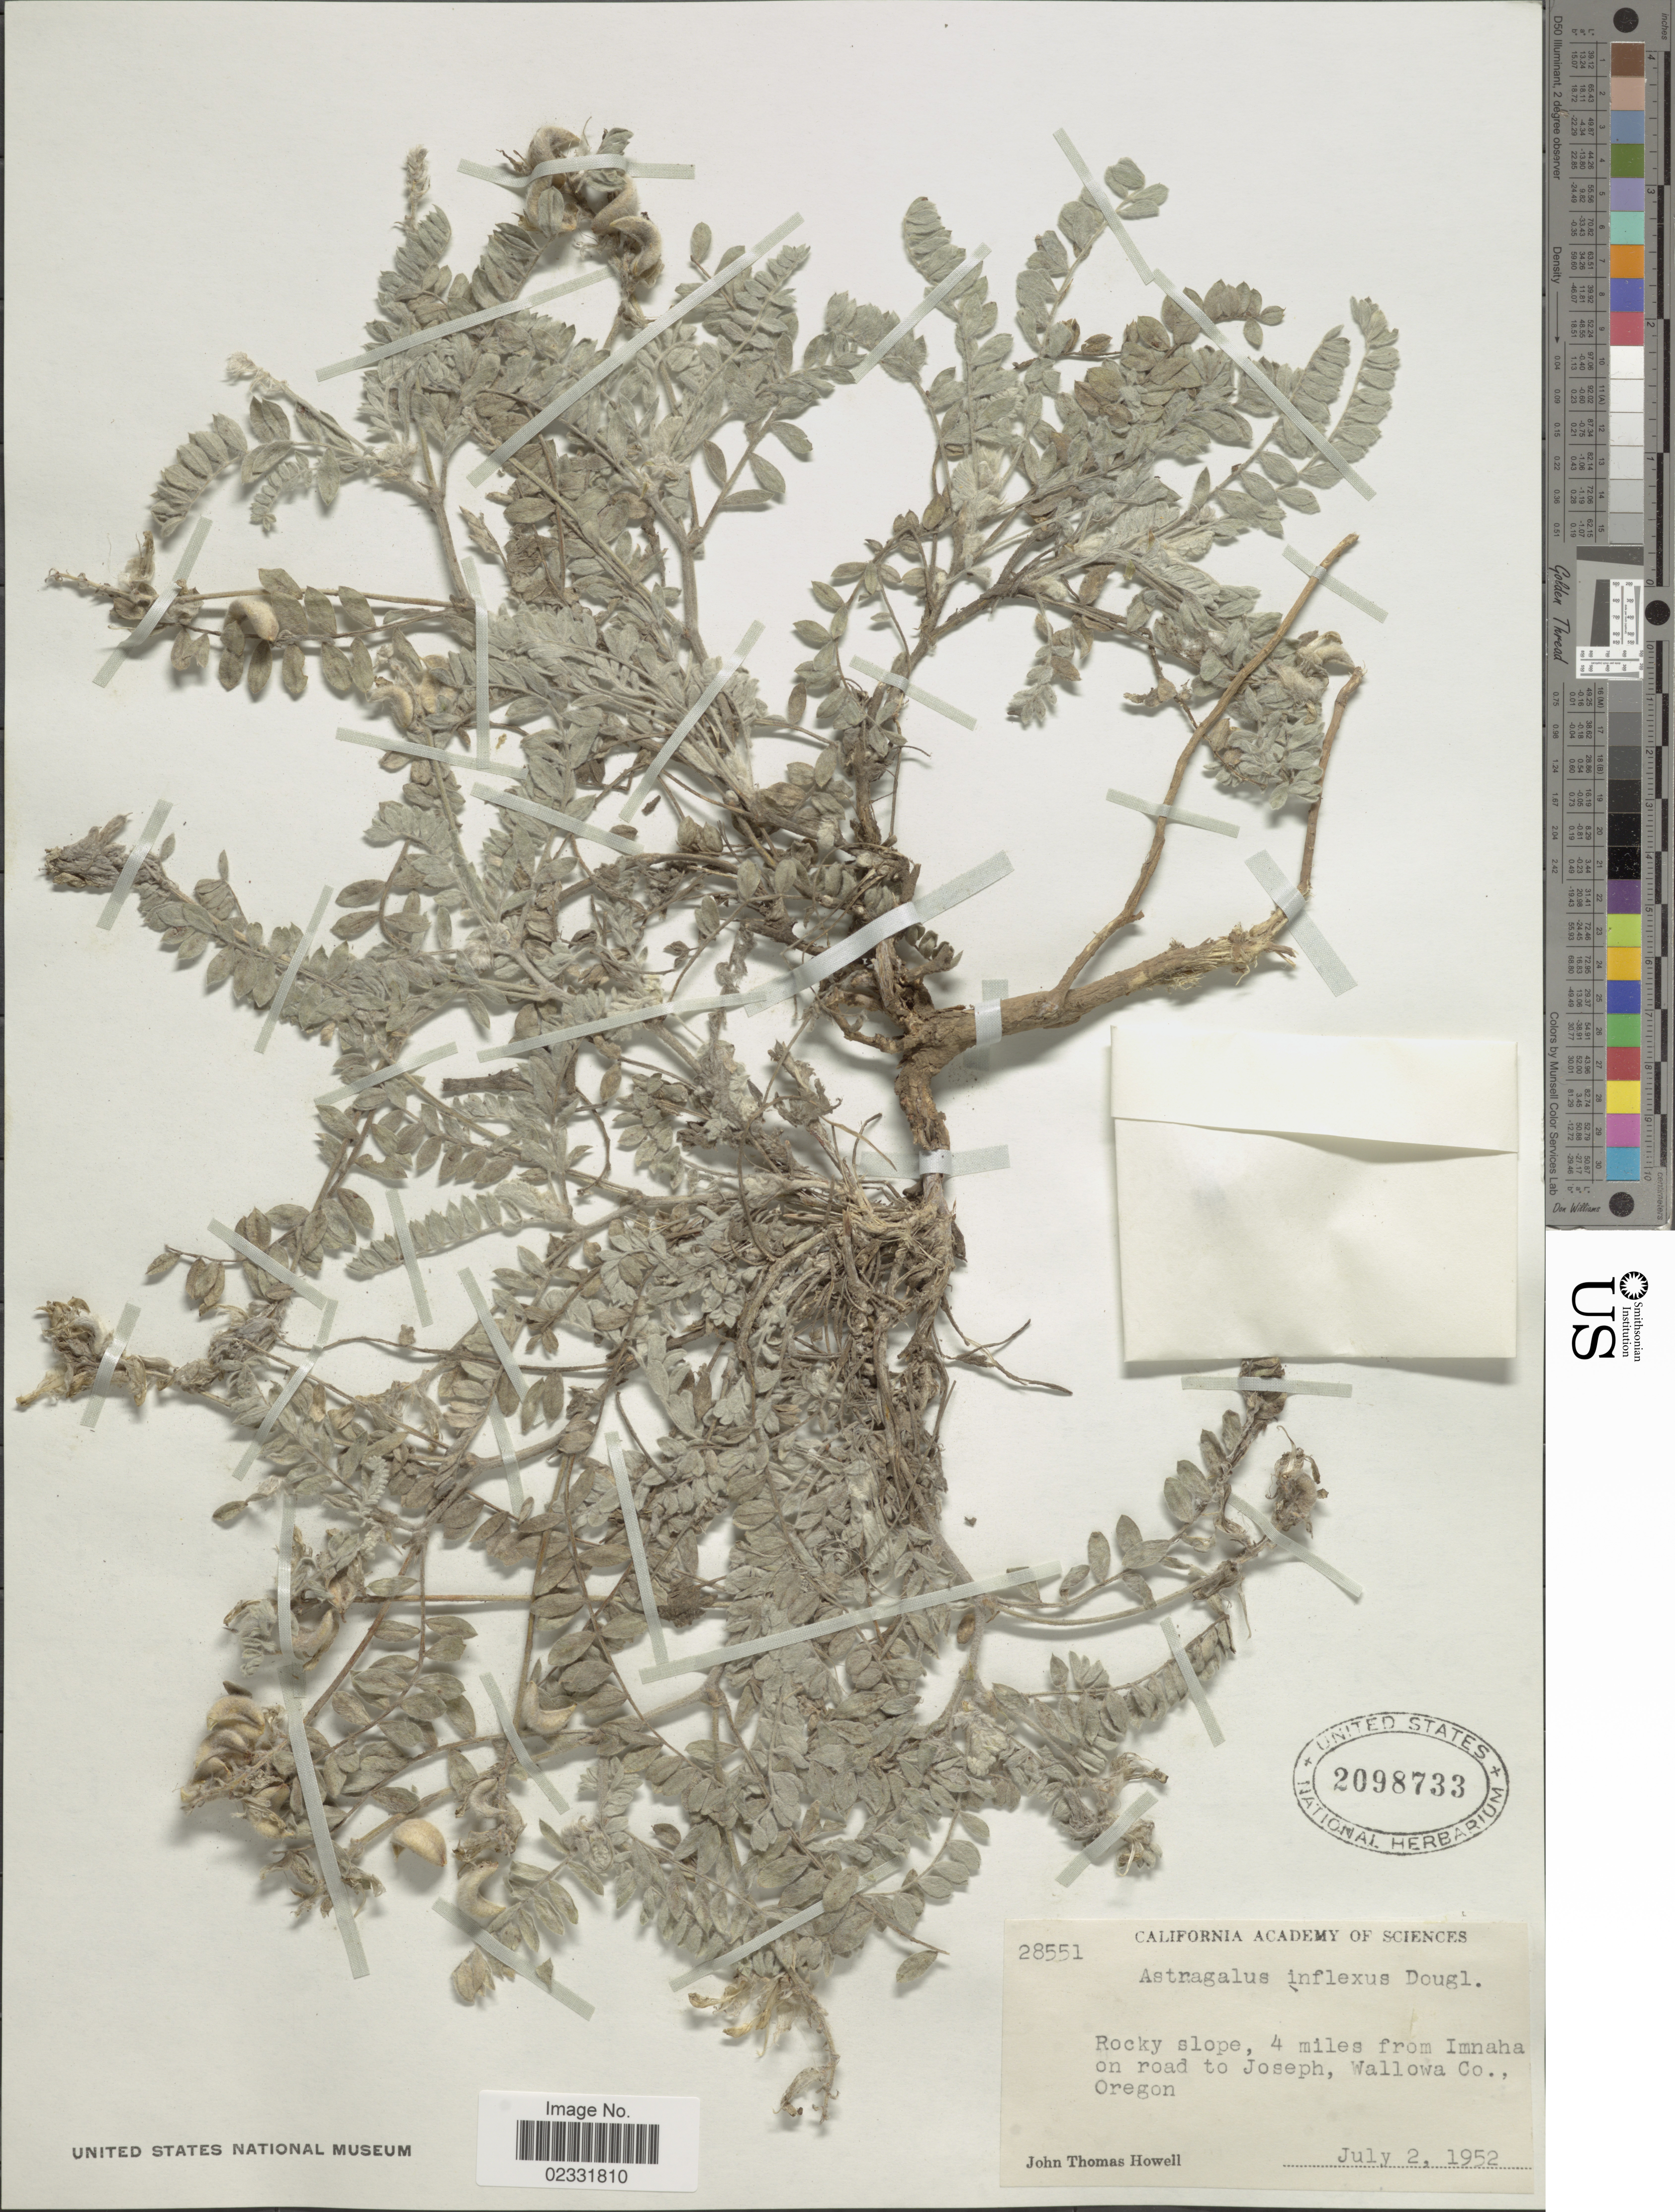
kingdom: Plantae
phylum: Tracheophyta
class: Magnoliopsida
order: Fabales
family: Fabaceae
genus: Astragalus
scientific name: Astragalus inflexus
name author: Douglas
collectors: J. T. Howell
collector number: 28551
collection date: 1952-07-02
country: United States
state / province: Oregon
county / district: Wallowa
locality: Rocky slope, 4 miles from Imnaha on road to Joseph, Wallowa Co.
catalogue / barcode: US 2098733